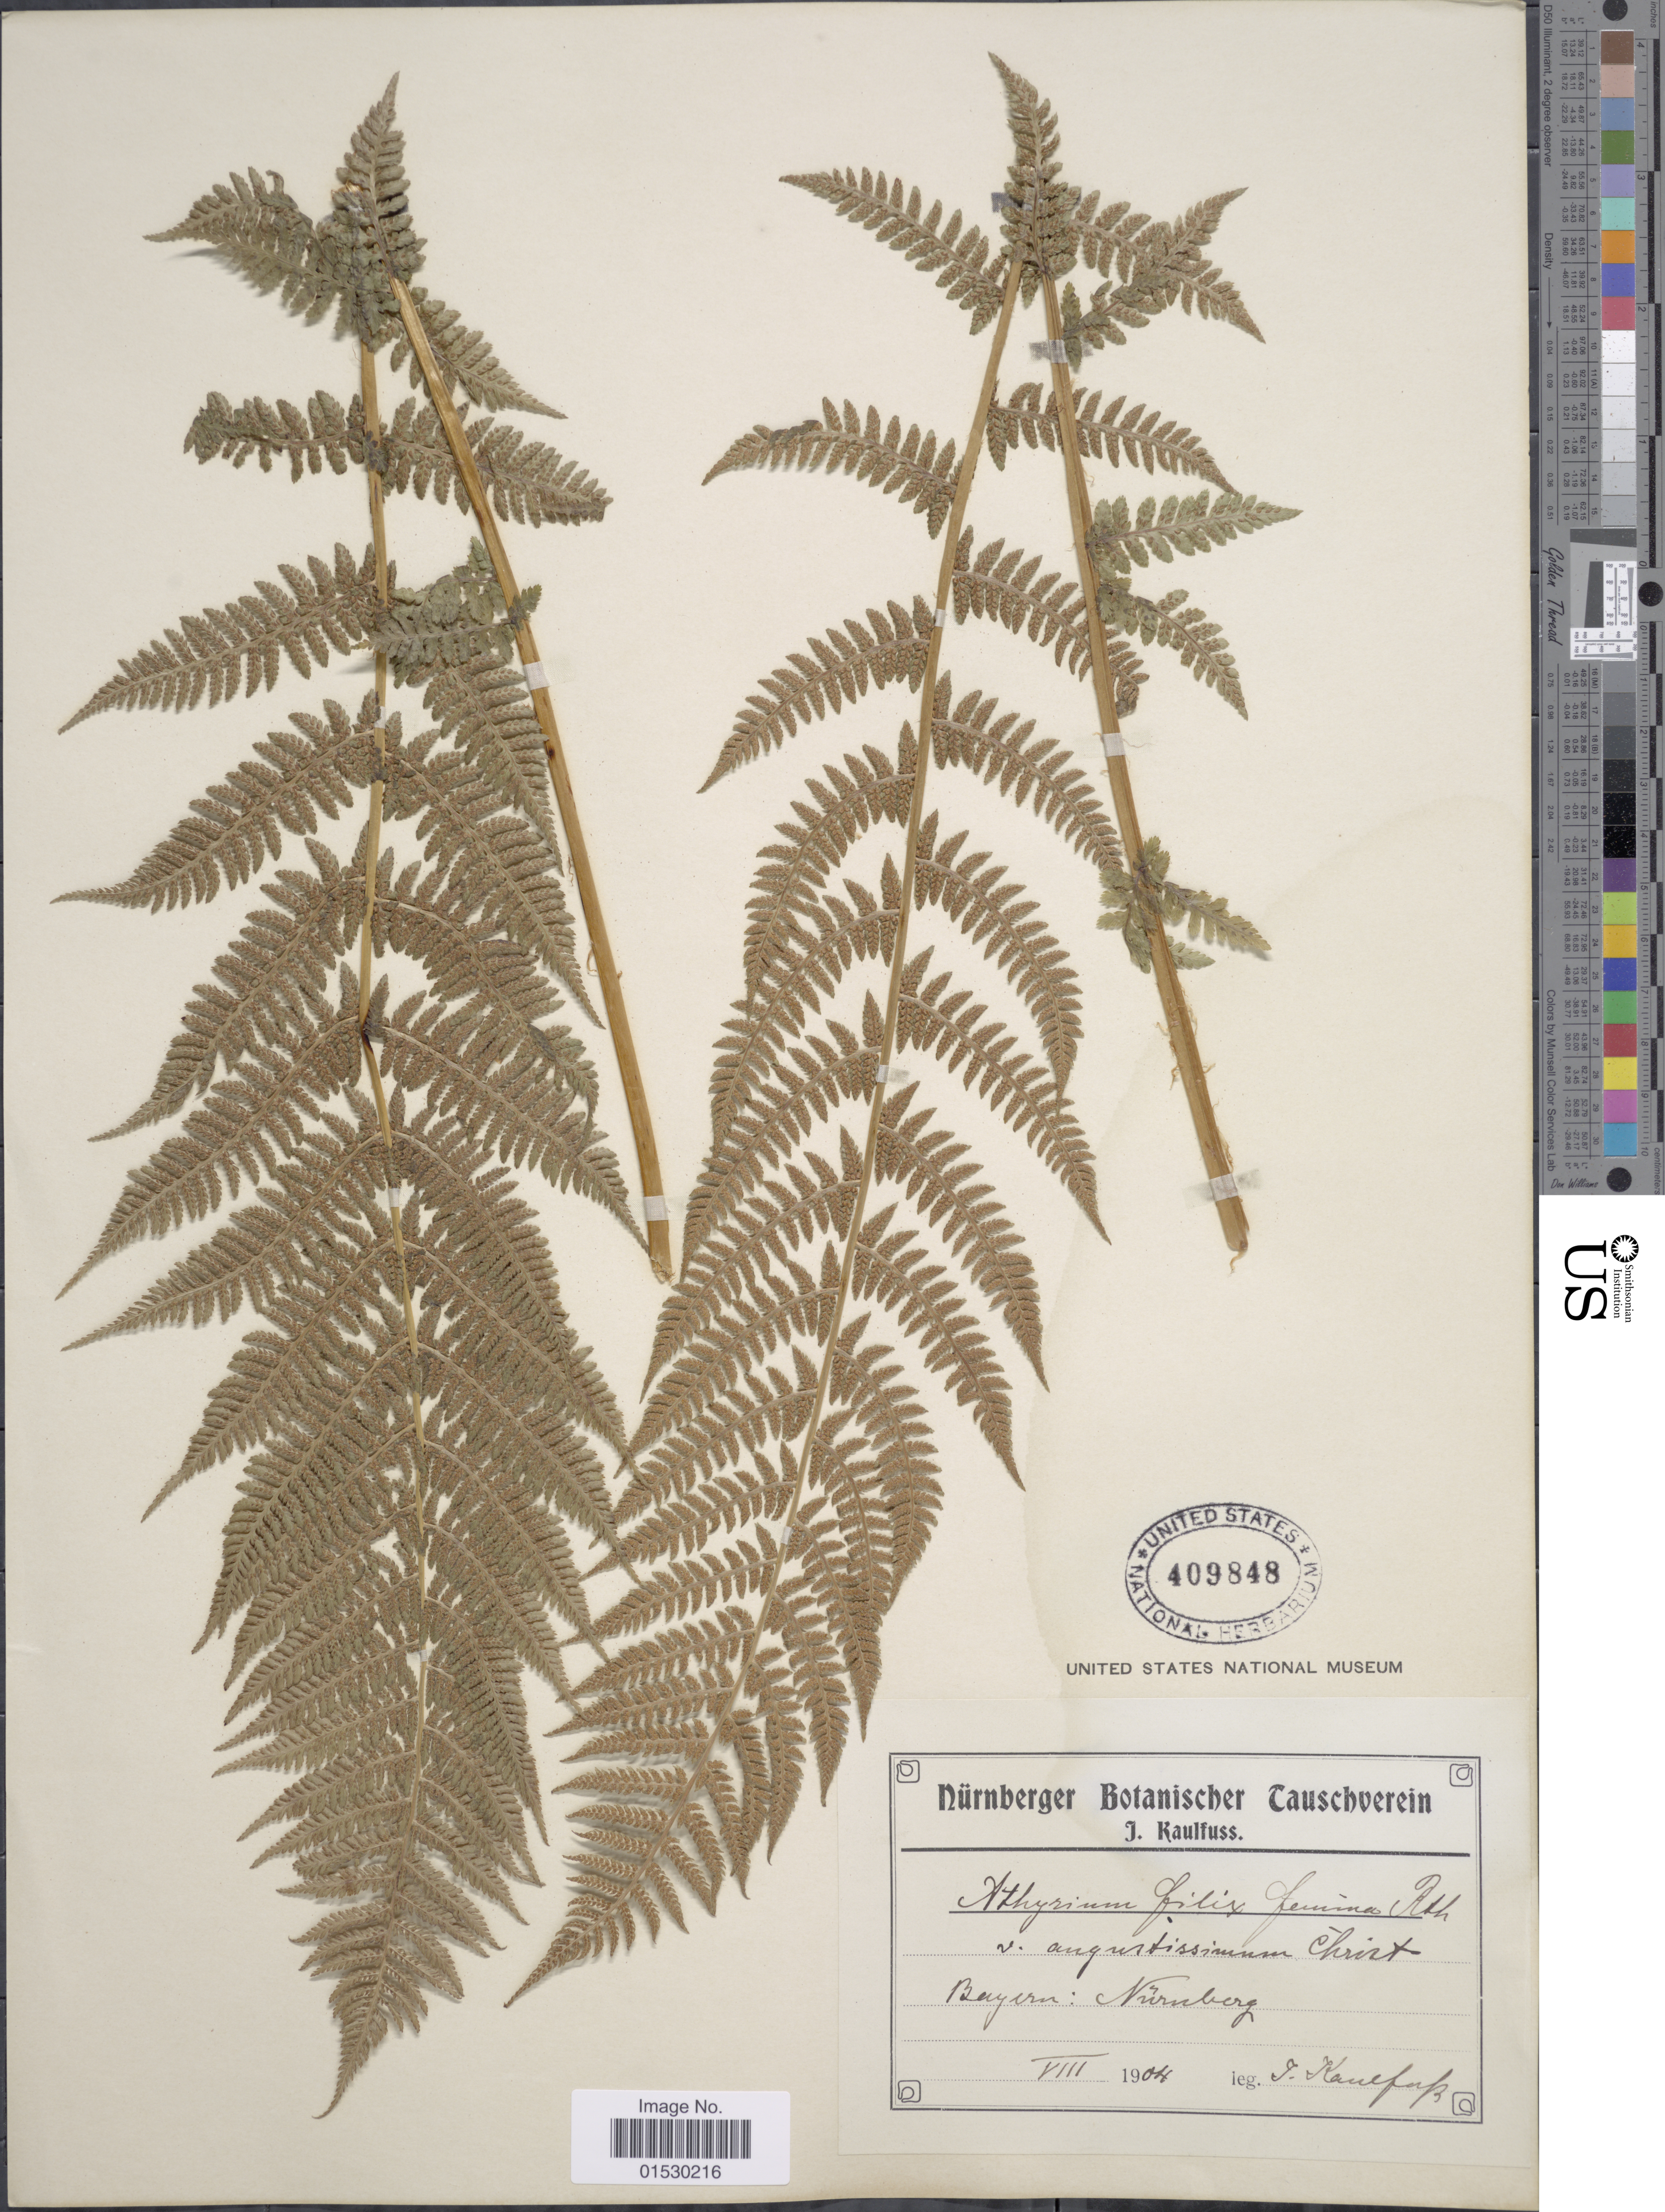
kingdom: Plantae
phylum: Tracheophyta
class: Polypodiopsida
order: Polypodiales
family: Athyriaceae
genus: Athyrium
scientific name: Athyrium filix-femina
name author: (L.) Roth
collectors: J. S. Kaulfuss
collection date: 1904-08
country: Germany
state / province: Bayern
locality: Nurnberg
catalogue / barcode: US 409848